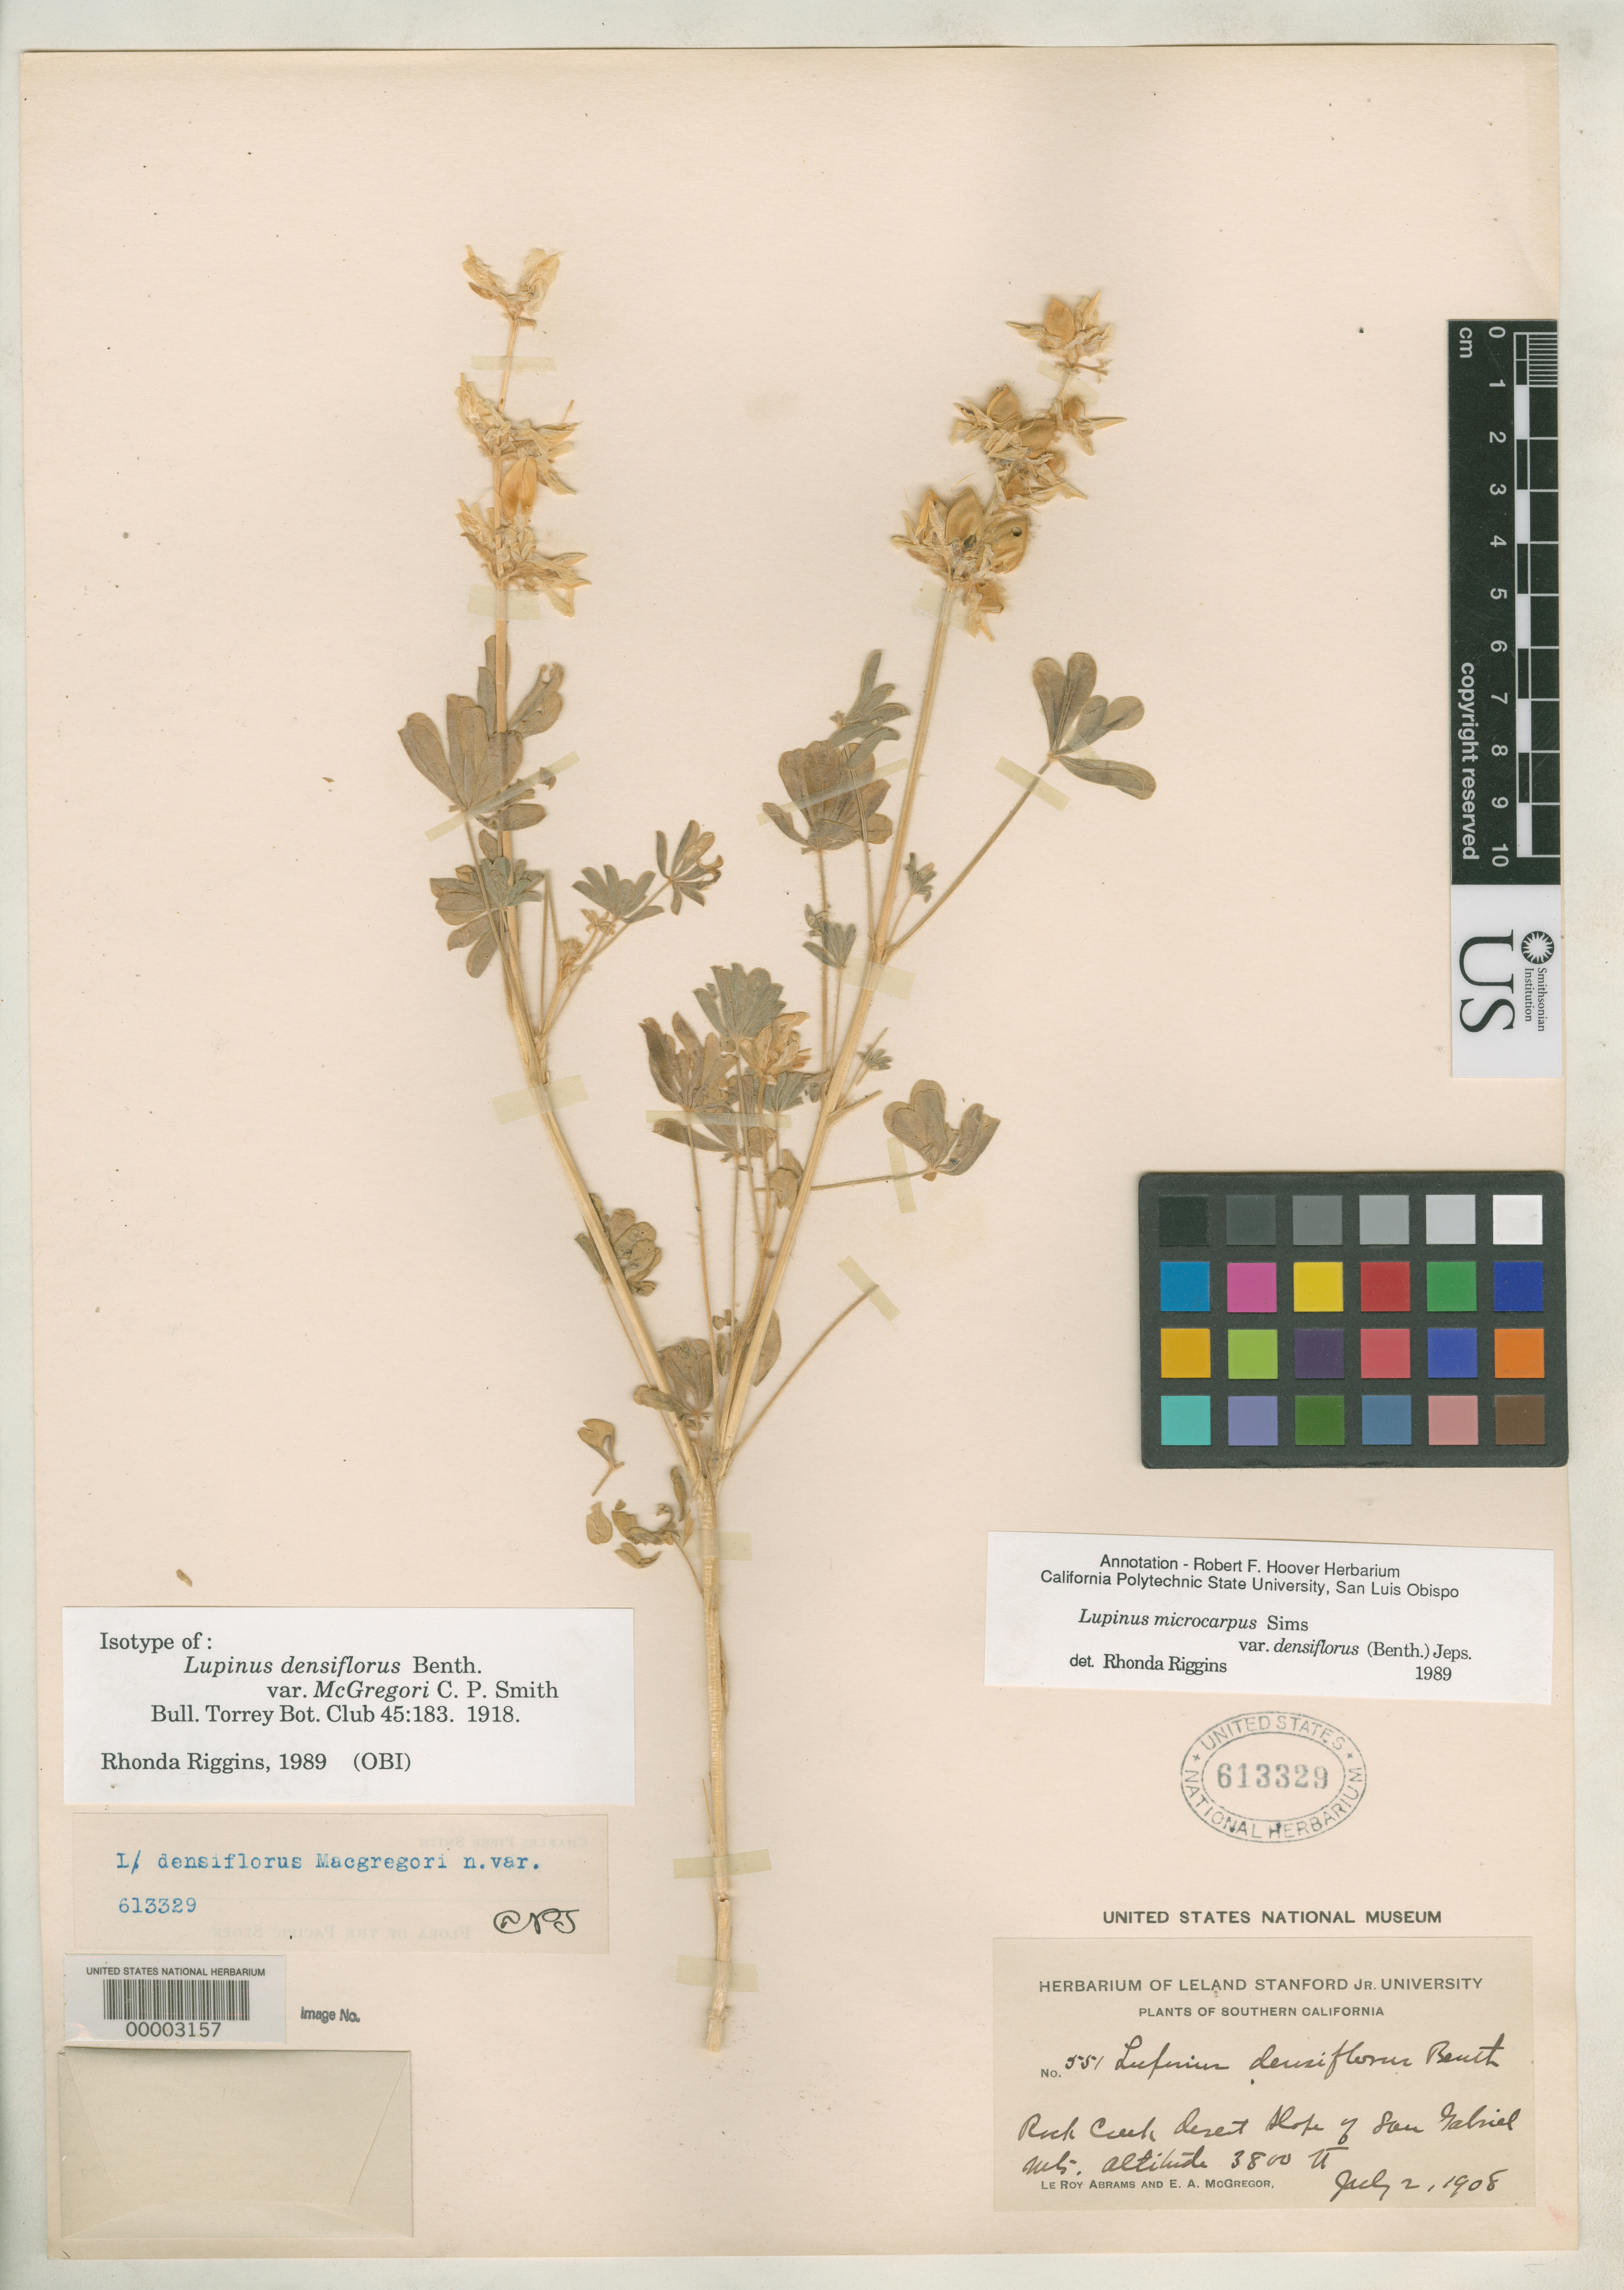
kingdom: Plantae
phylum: Tracheophyta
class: Magnoliopsida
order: Fabales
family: Fabaceae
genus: Lupinus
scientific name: Lupinus densiflorus var. mcgregori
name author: C.P. Sm.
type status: Isotype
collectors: L. Abrams & E. A. McGregor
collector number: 551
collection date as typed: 02 Jul 1908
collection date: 1908-07-02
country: United States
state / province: California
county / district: Los Angeles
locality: Rock Creek, San Gabriel Mts.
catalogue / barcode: US 613329